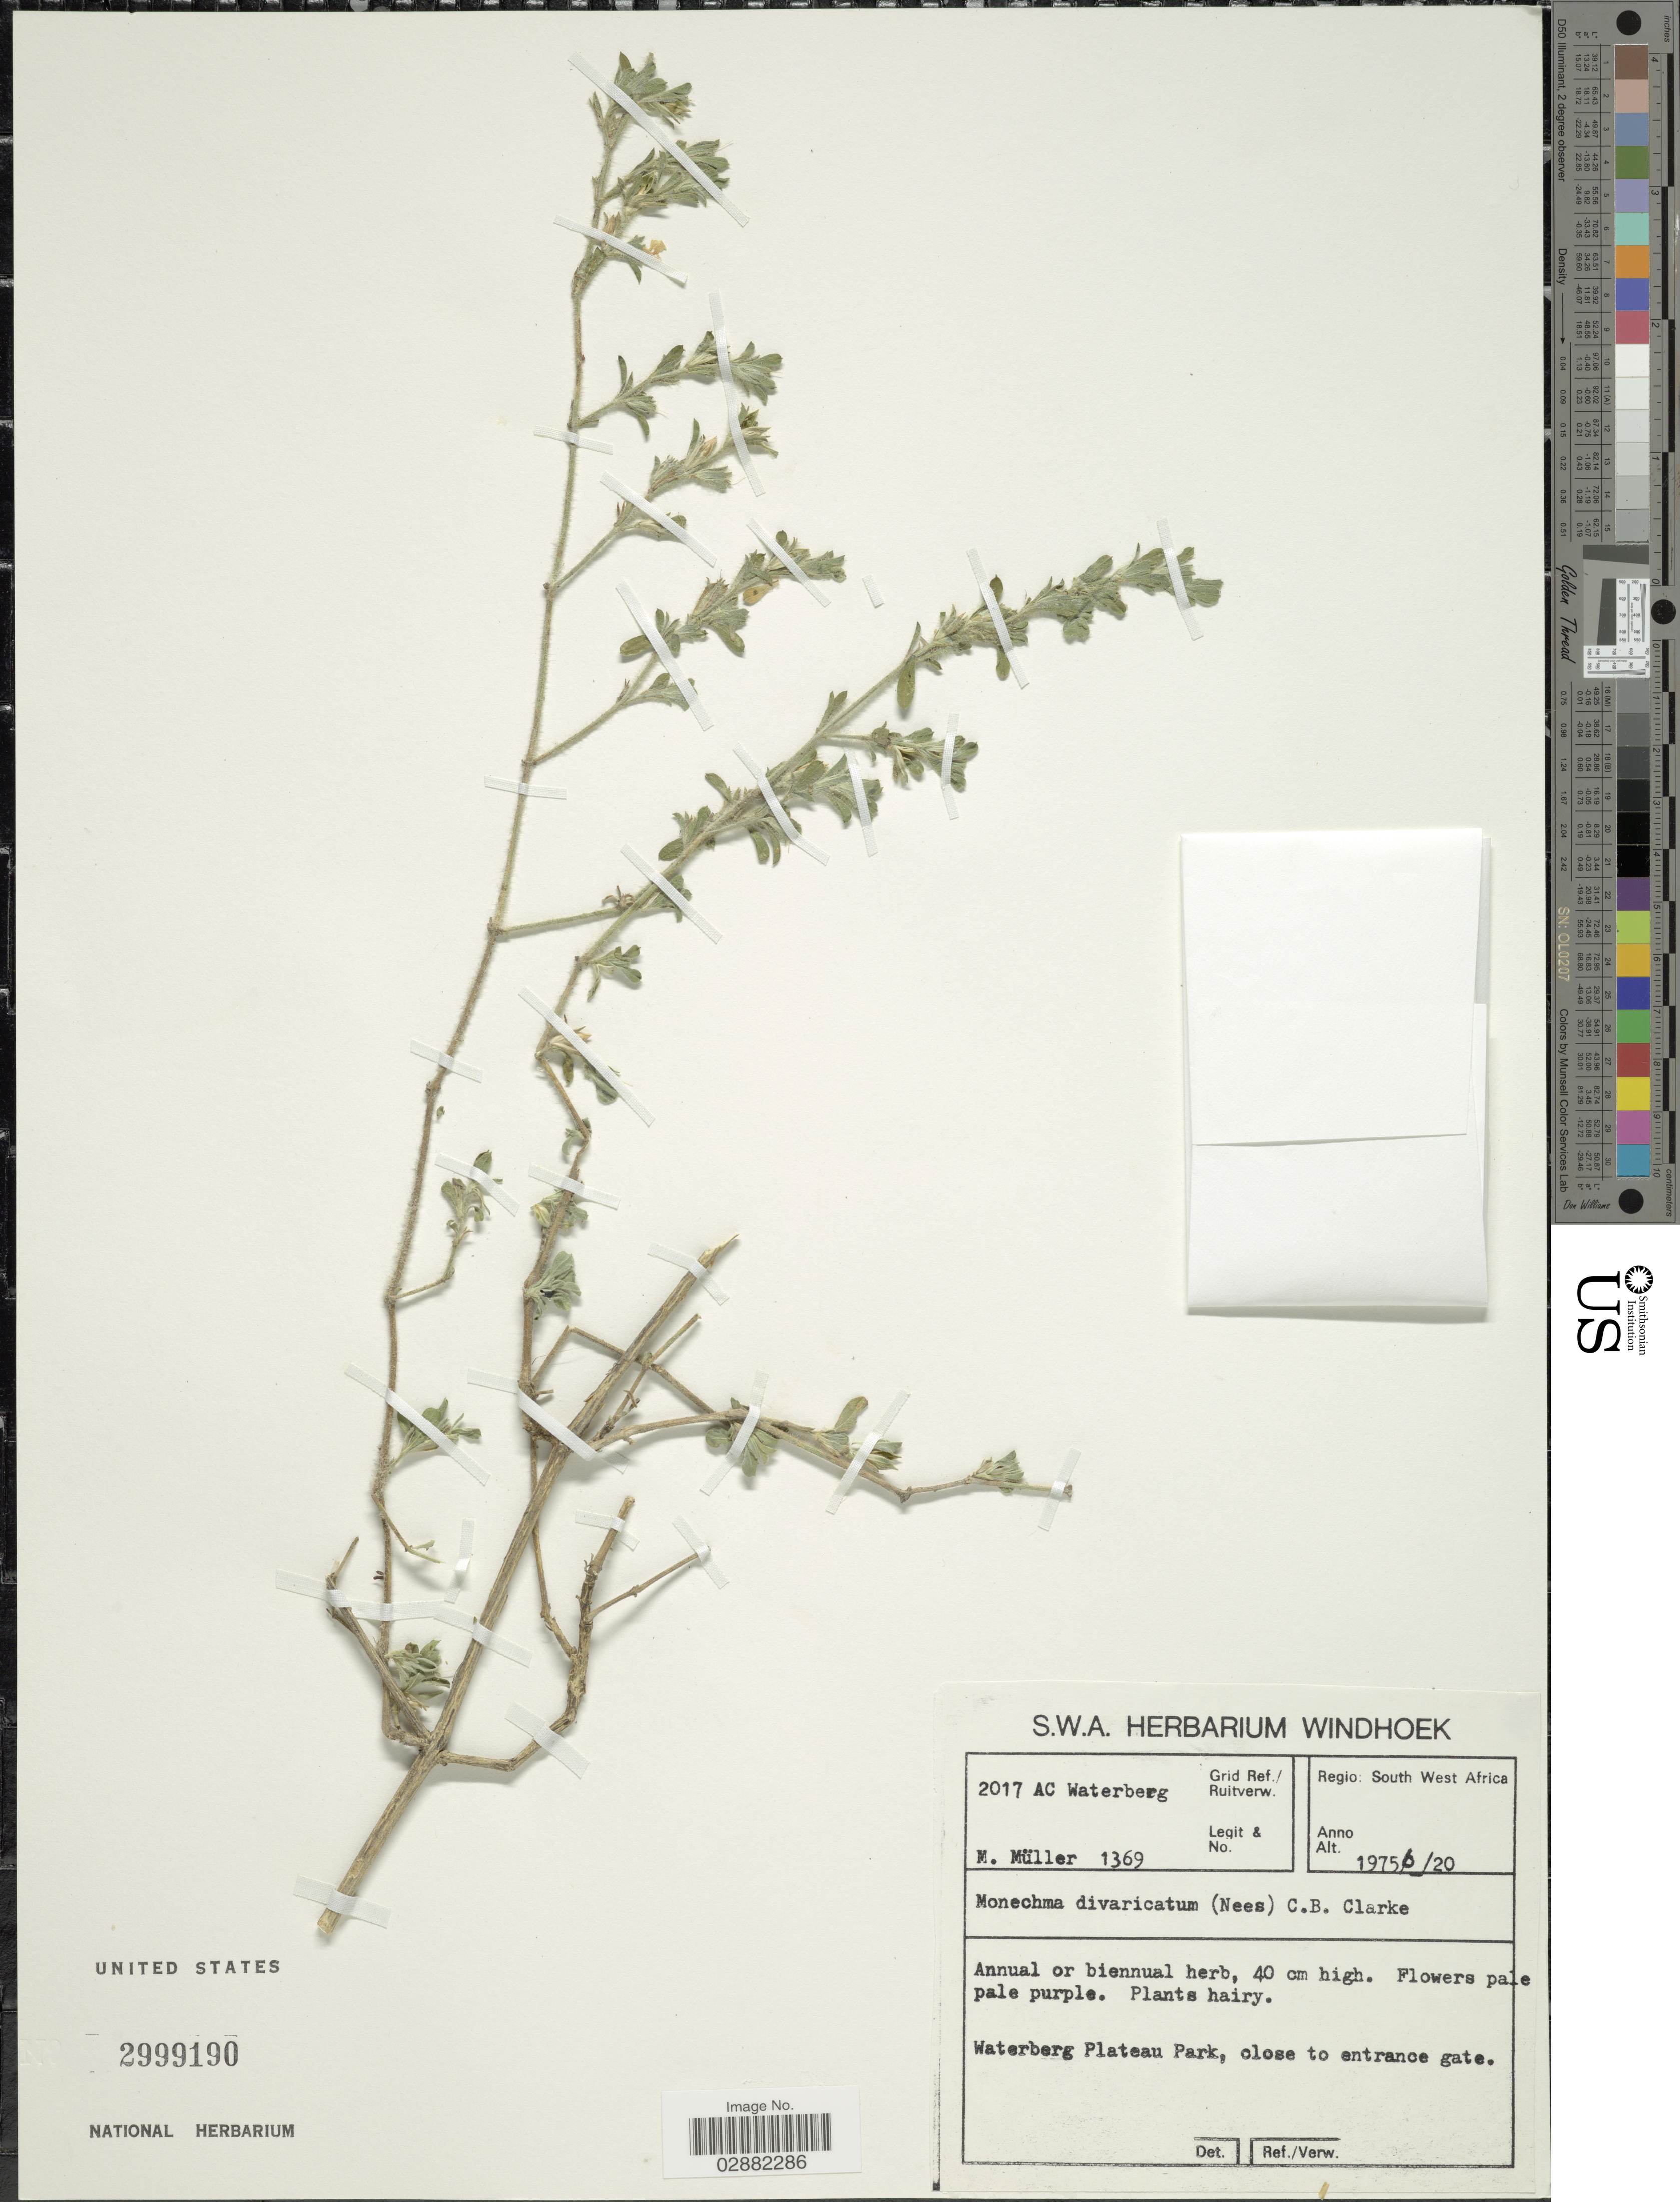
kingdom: Plantae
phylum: Tracheophyta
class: Magnoliopsida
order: Lamiales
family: Acanthaceae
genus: Justicia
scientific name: Justicia divaricata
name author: Willd. ex Nees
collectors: M. Müller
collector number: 1369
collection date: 1975-06-20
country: Namibia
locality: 2017 AC Waterberg Grid Ref./ Ruitverw. Regio: South West Africa. Waterberg Plateau Park, close to entrance gate.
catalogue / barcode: US 2999190